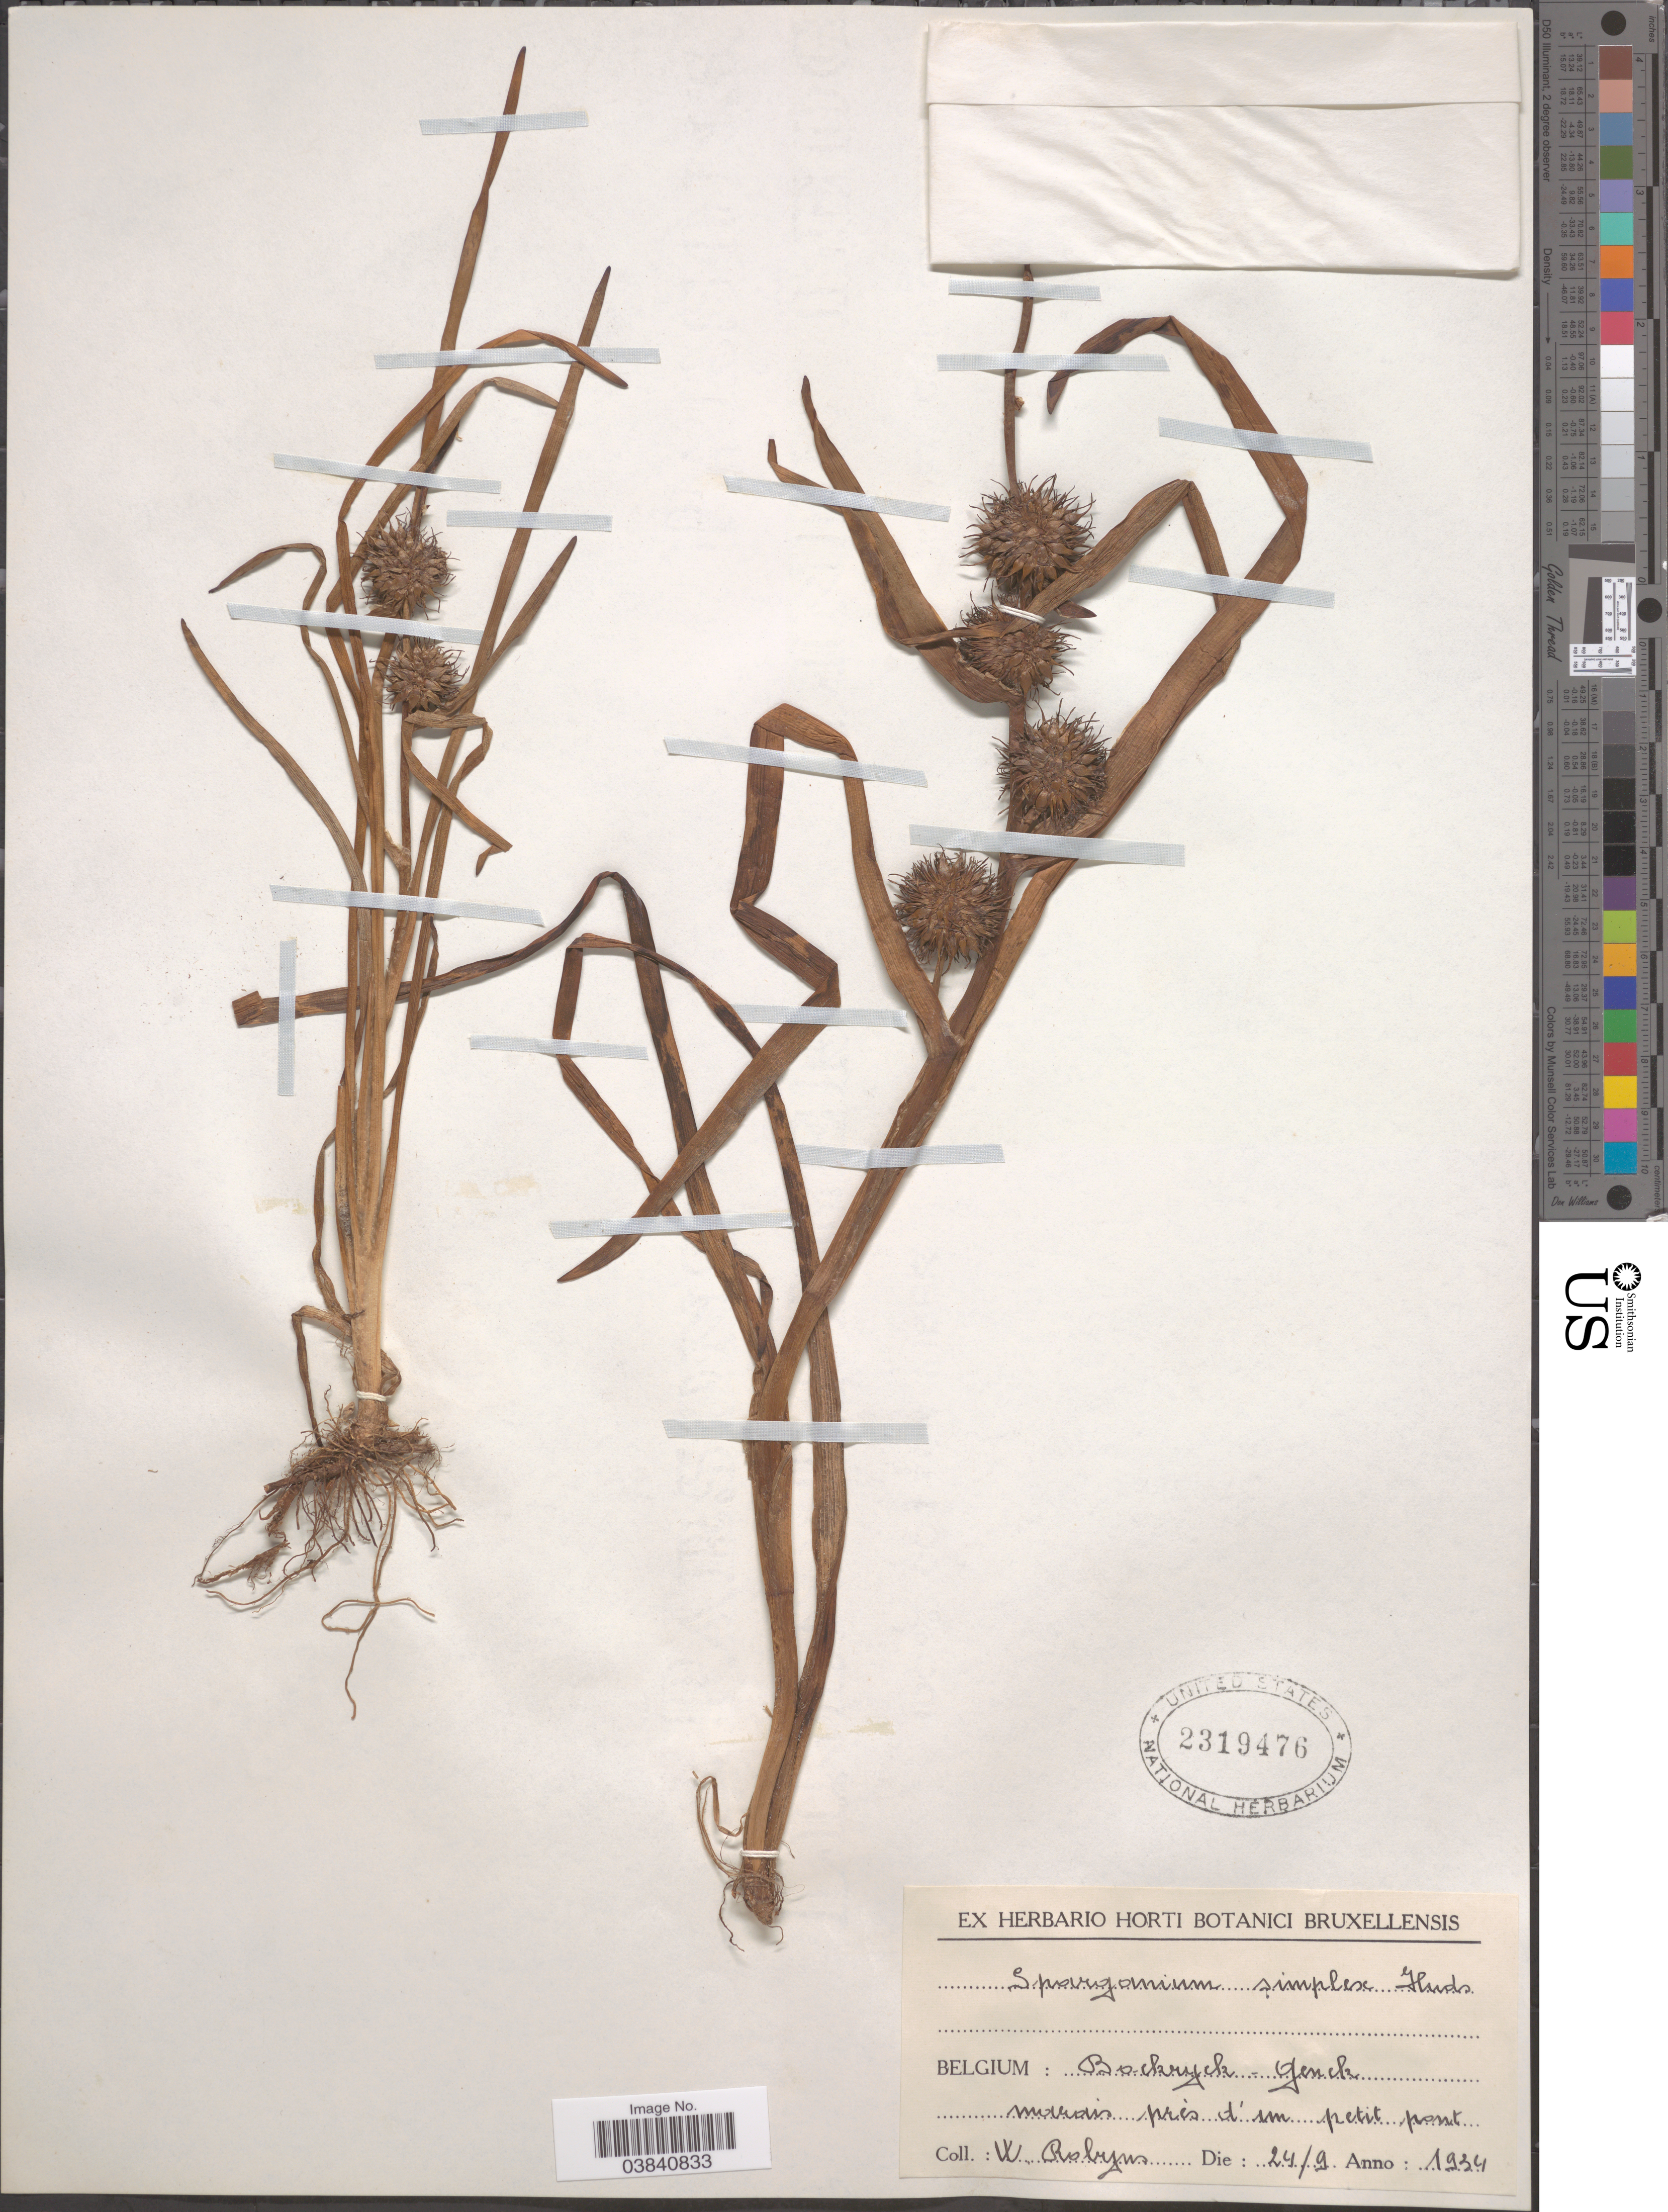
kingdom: Plantae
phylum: Tracheophyta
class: Liliopsida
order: Poales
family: Typhaceae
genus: Sparganium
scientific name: Sparganium simplex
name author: Huds.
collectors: W. Robyns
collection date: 1934-09-24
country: Belgium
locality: Bockryck - Genck.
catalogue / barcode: US 2319476